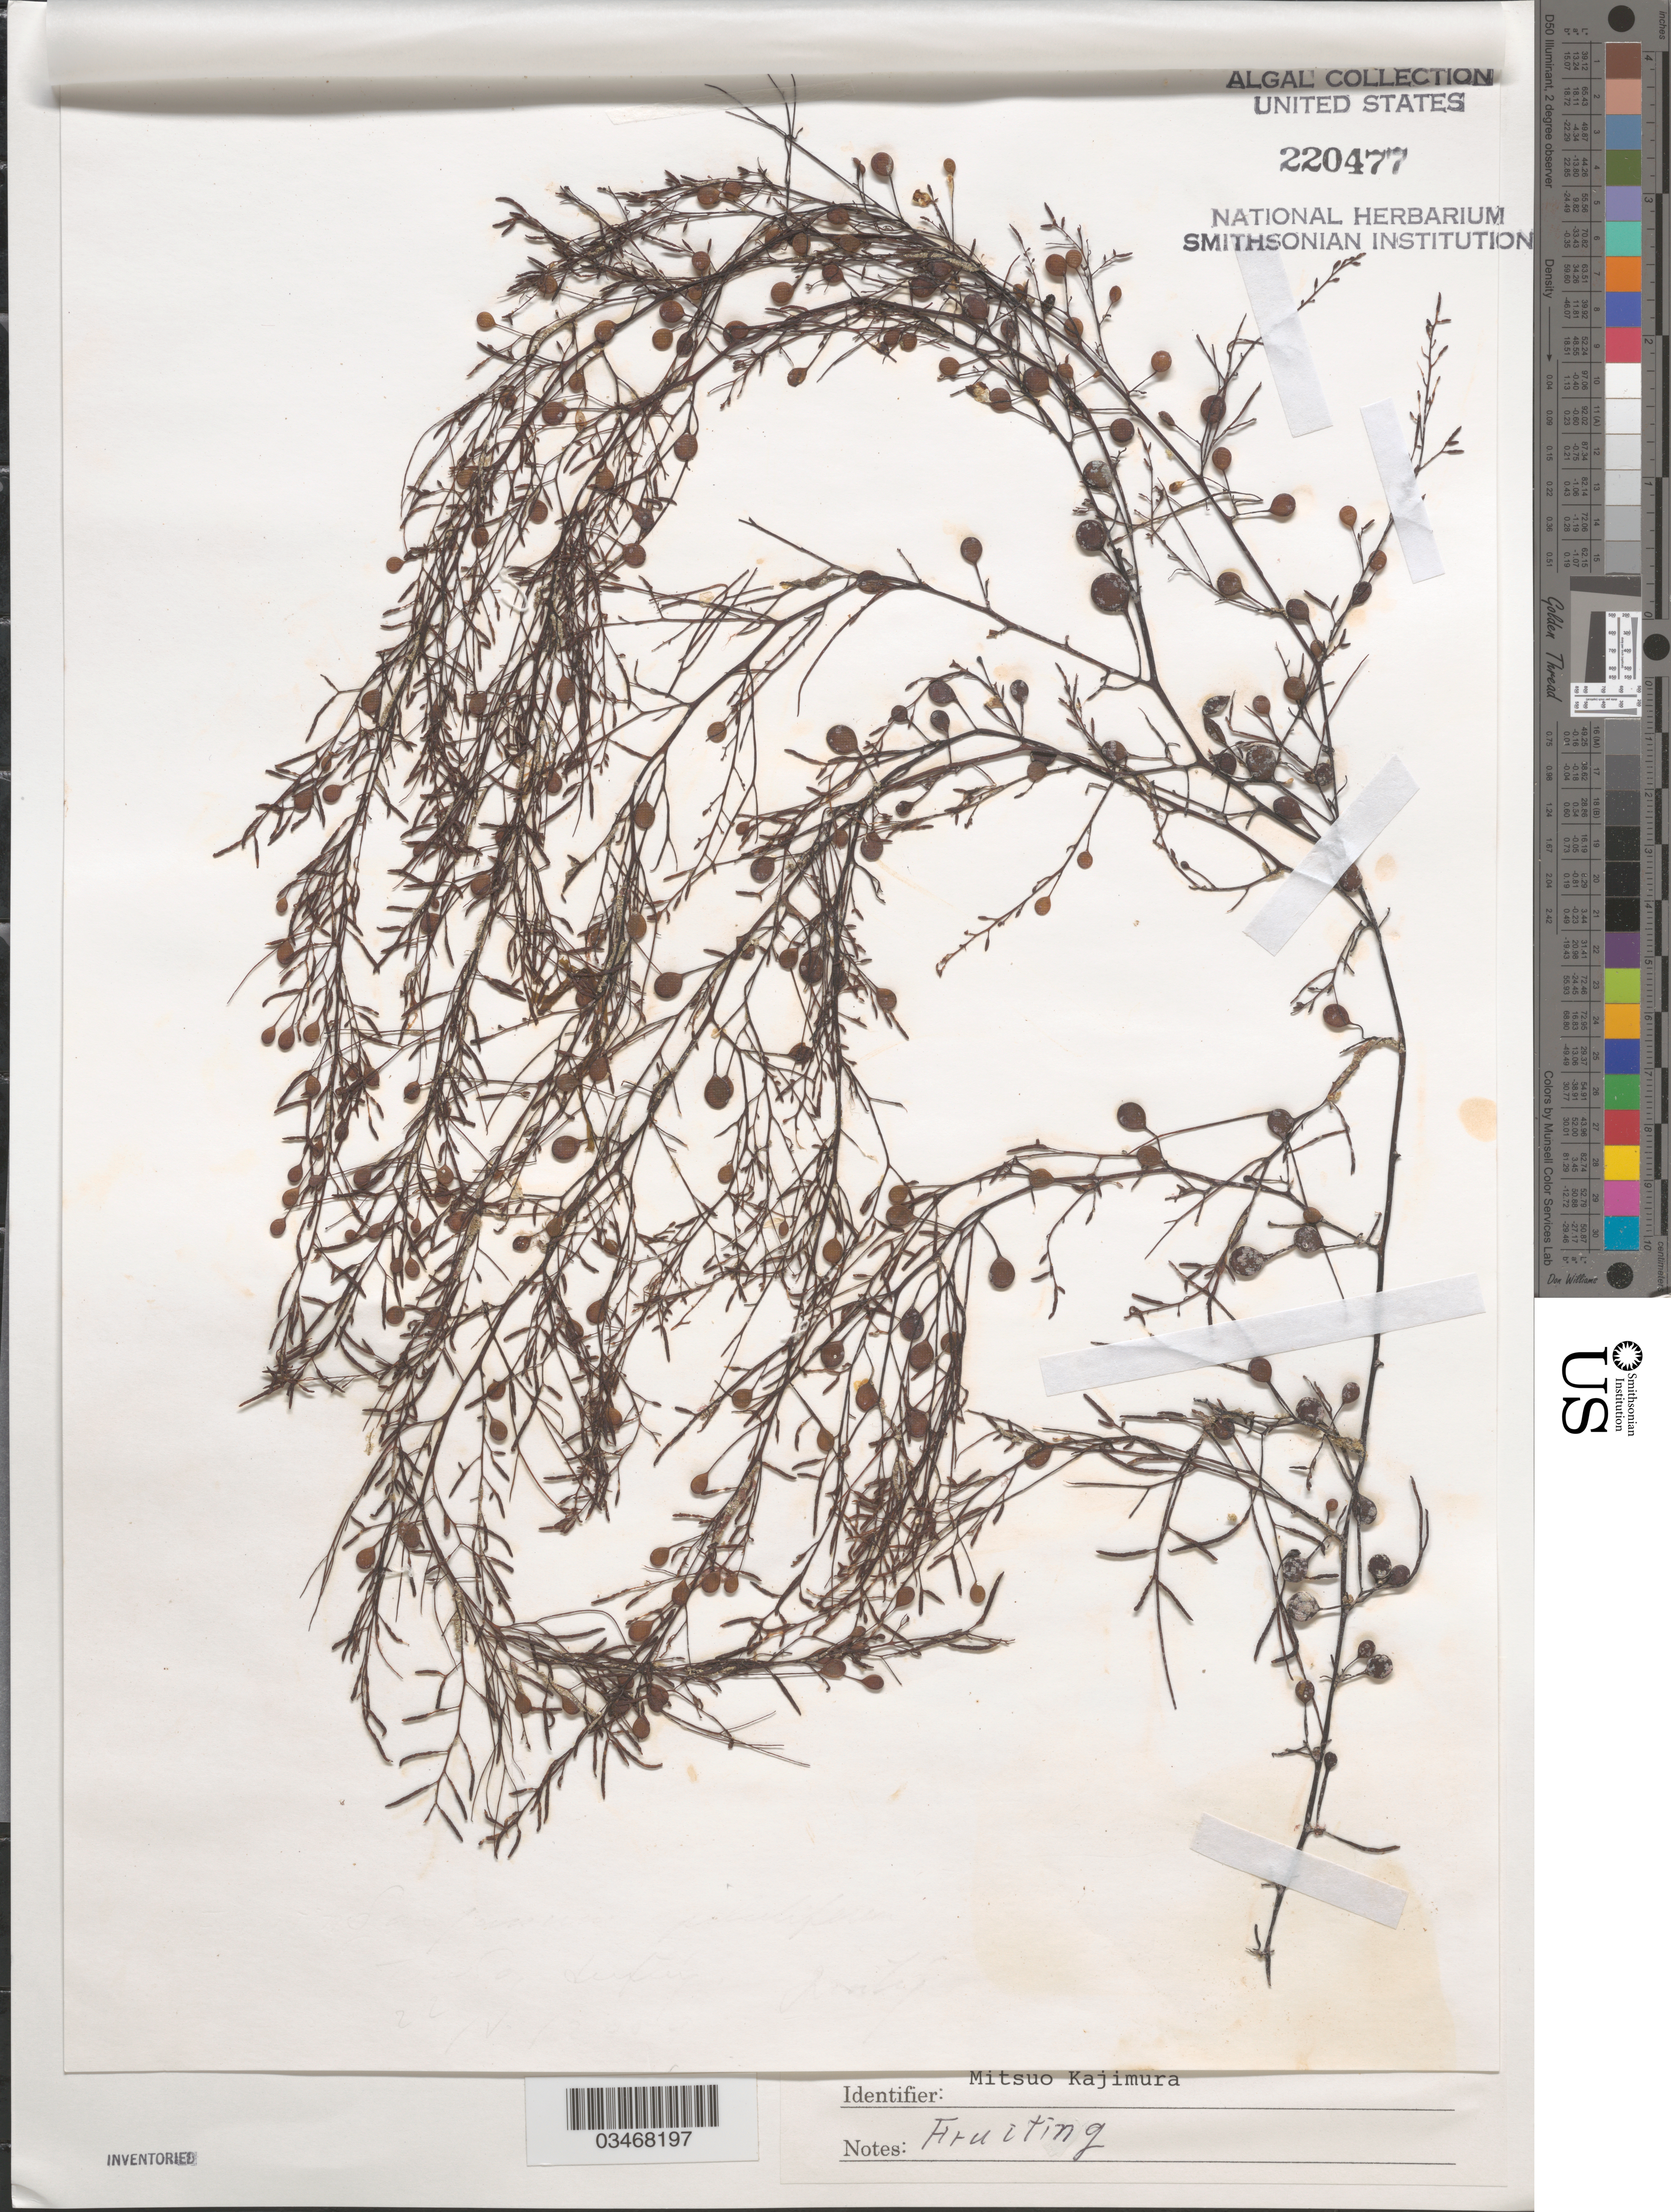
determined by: Kajimura, Mitsuo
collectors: M. Kajimura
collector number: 3543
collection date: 2009-05-22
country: Japan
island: Oki Islands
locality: Tsudo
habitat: Drifting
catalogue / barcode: US 220477